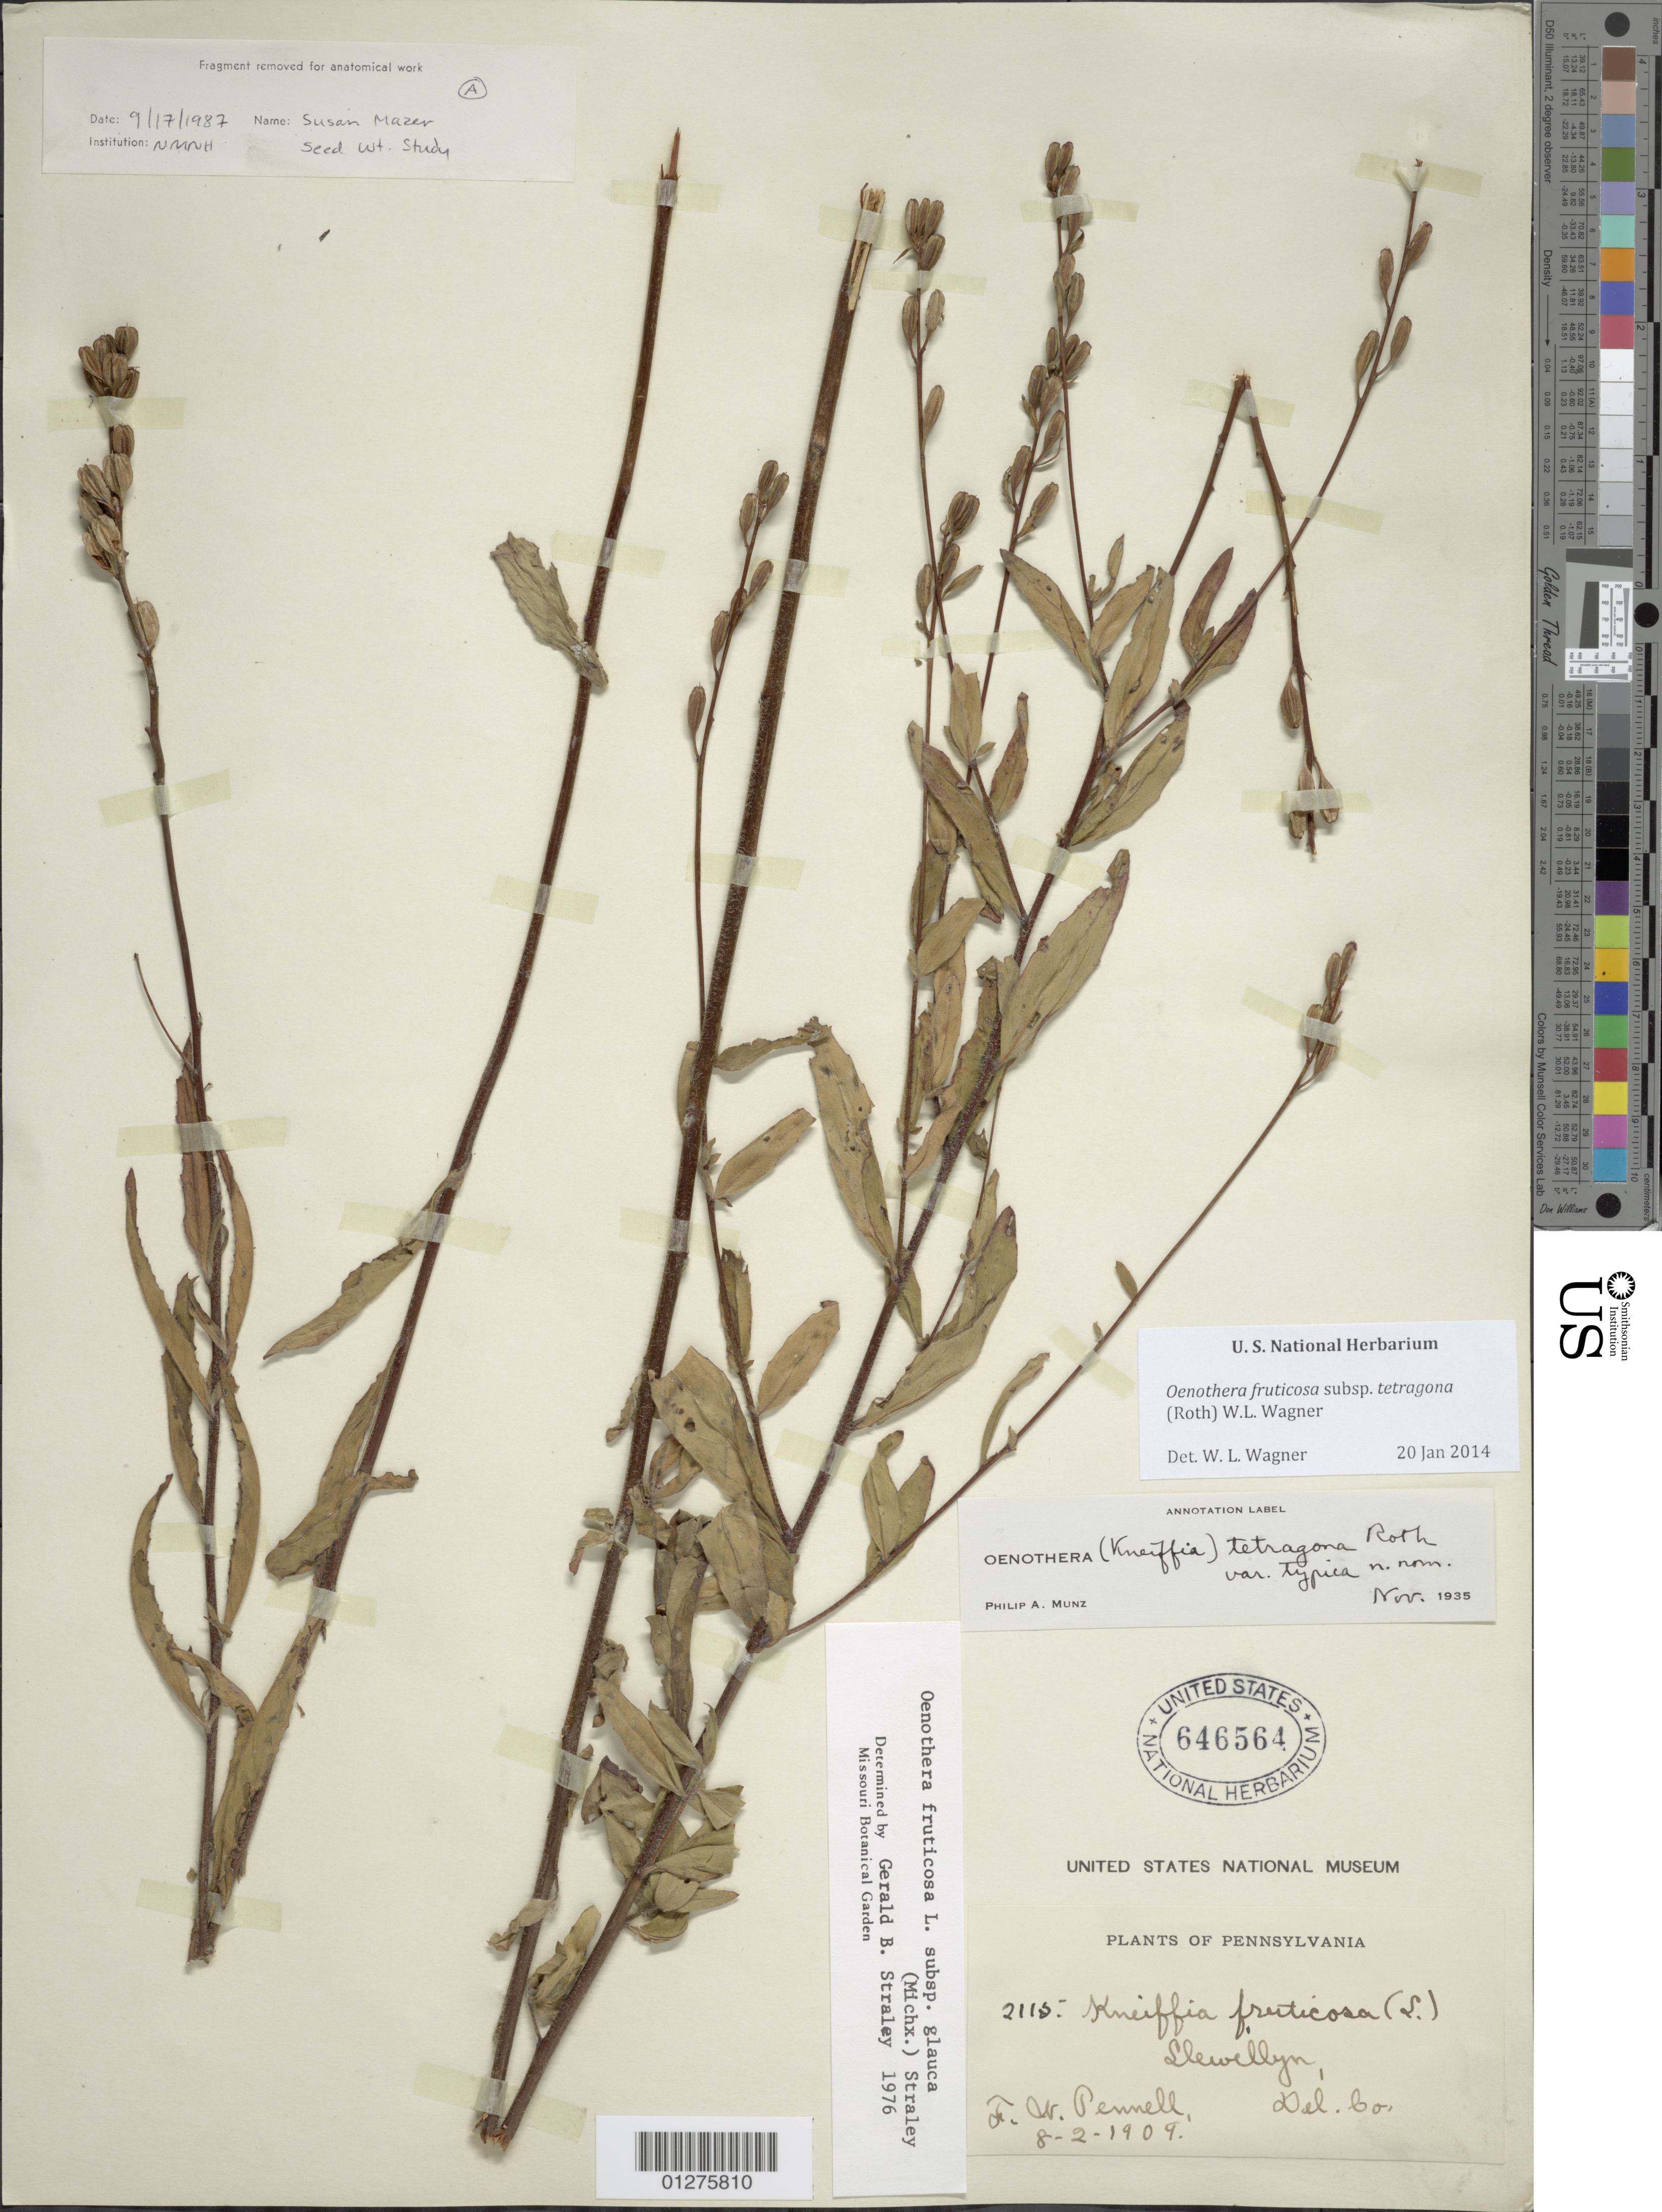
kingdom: Plantae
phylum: Tracheophyta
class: Magnoliopsida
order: Myrtales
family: Onagraceae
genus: Oenothera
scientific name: Oenothera fruticosa subsp. tetragona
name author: (Roth) W.L. Wagner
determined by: Wagner, W. L., (BOT), Smithsonian Institution - National Museum of Natural History (UNITED STATES)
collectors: F. W. Pennell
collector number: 2115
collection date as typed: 8-2-1909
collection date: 1909-02-08 or 1909-08-02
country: United States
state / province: Pennsylvania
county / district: Delaware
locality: Llewellyn.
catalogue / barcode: US 646564